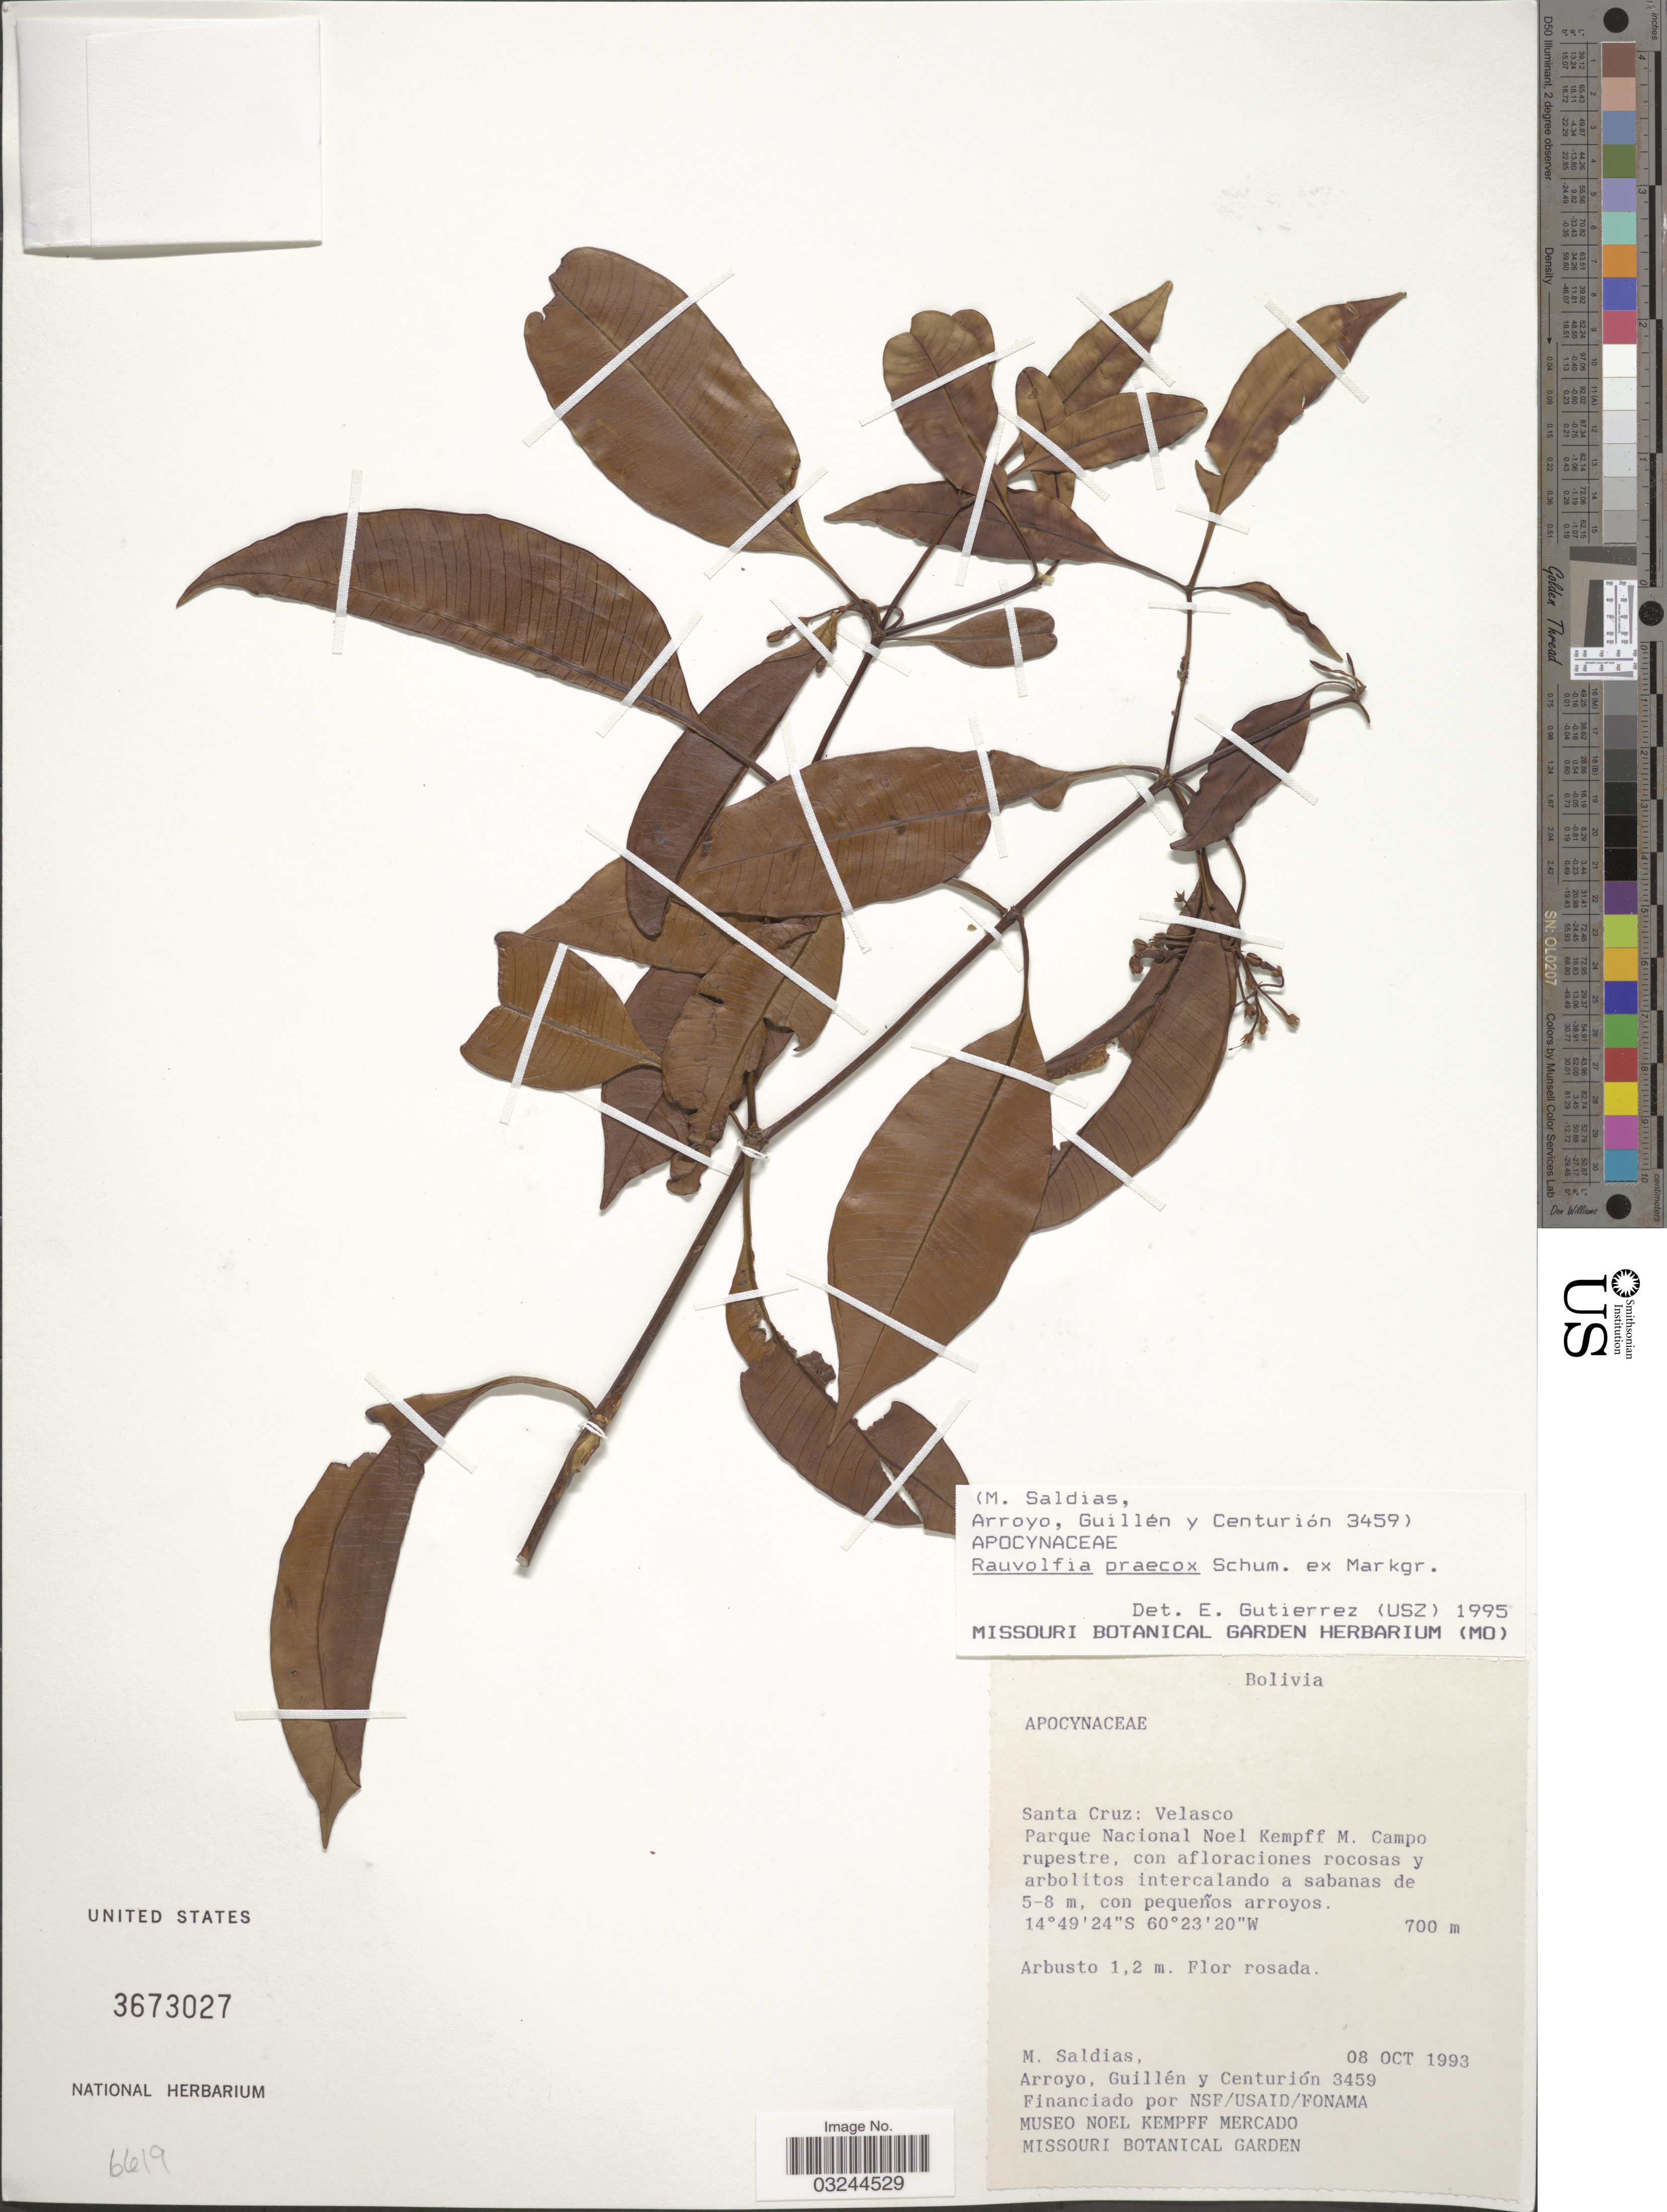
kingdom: Plantae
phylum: Tracheophyta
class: Magnoliopsida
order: Gentianales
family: Apocynaceae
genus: Rauvolfia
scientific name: Rauvolfia praecox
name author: K. Schum. ex Markgr.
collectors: M. Saldias, Arroyo, --, -- Guillen & Centurion, --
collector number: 3459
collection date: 1993-10-08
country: Bolivia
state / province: Santa Cruz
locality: Velasco. Parque Nacional Noel Kempff M. Campo rupestre.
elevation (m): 700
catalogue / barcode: US 3673027